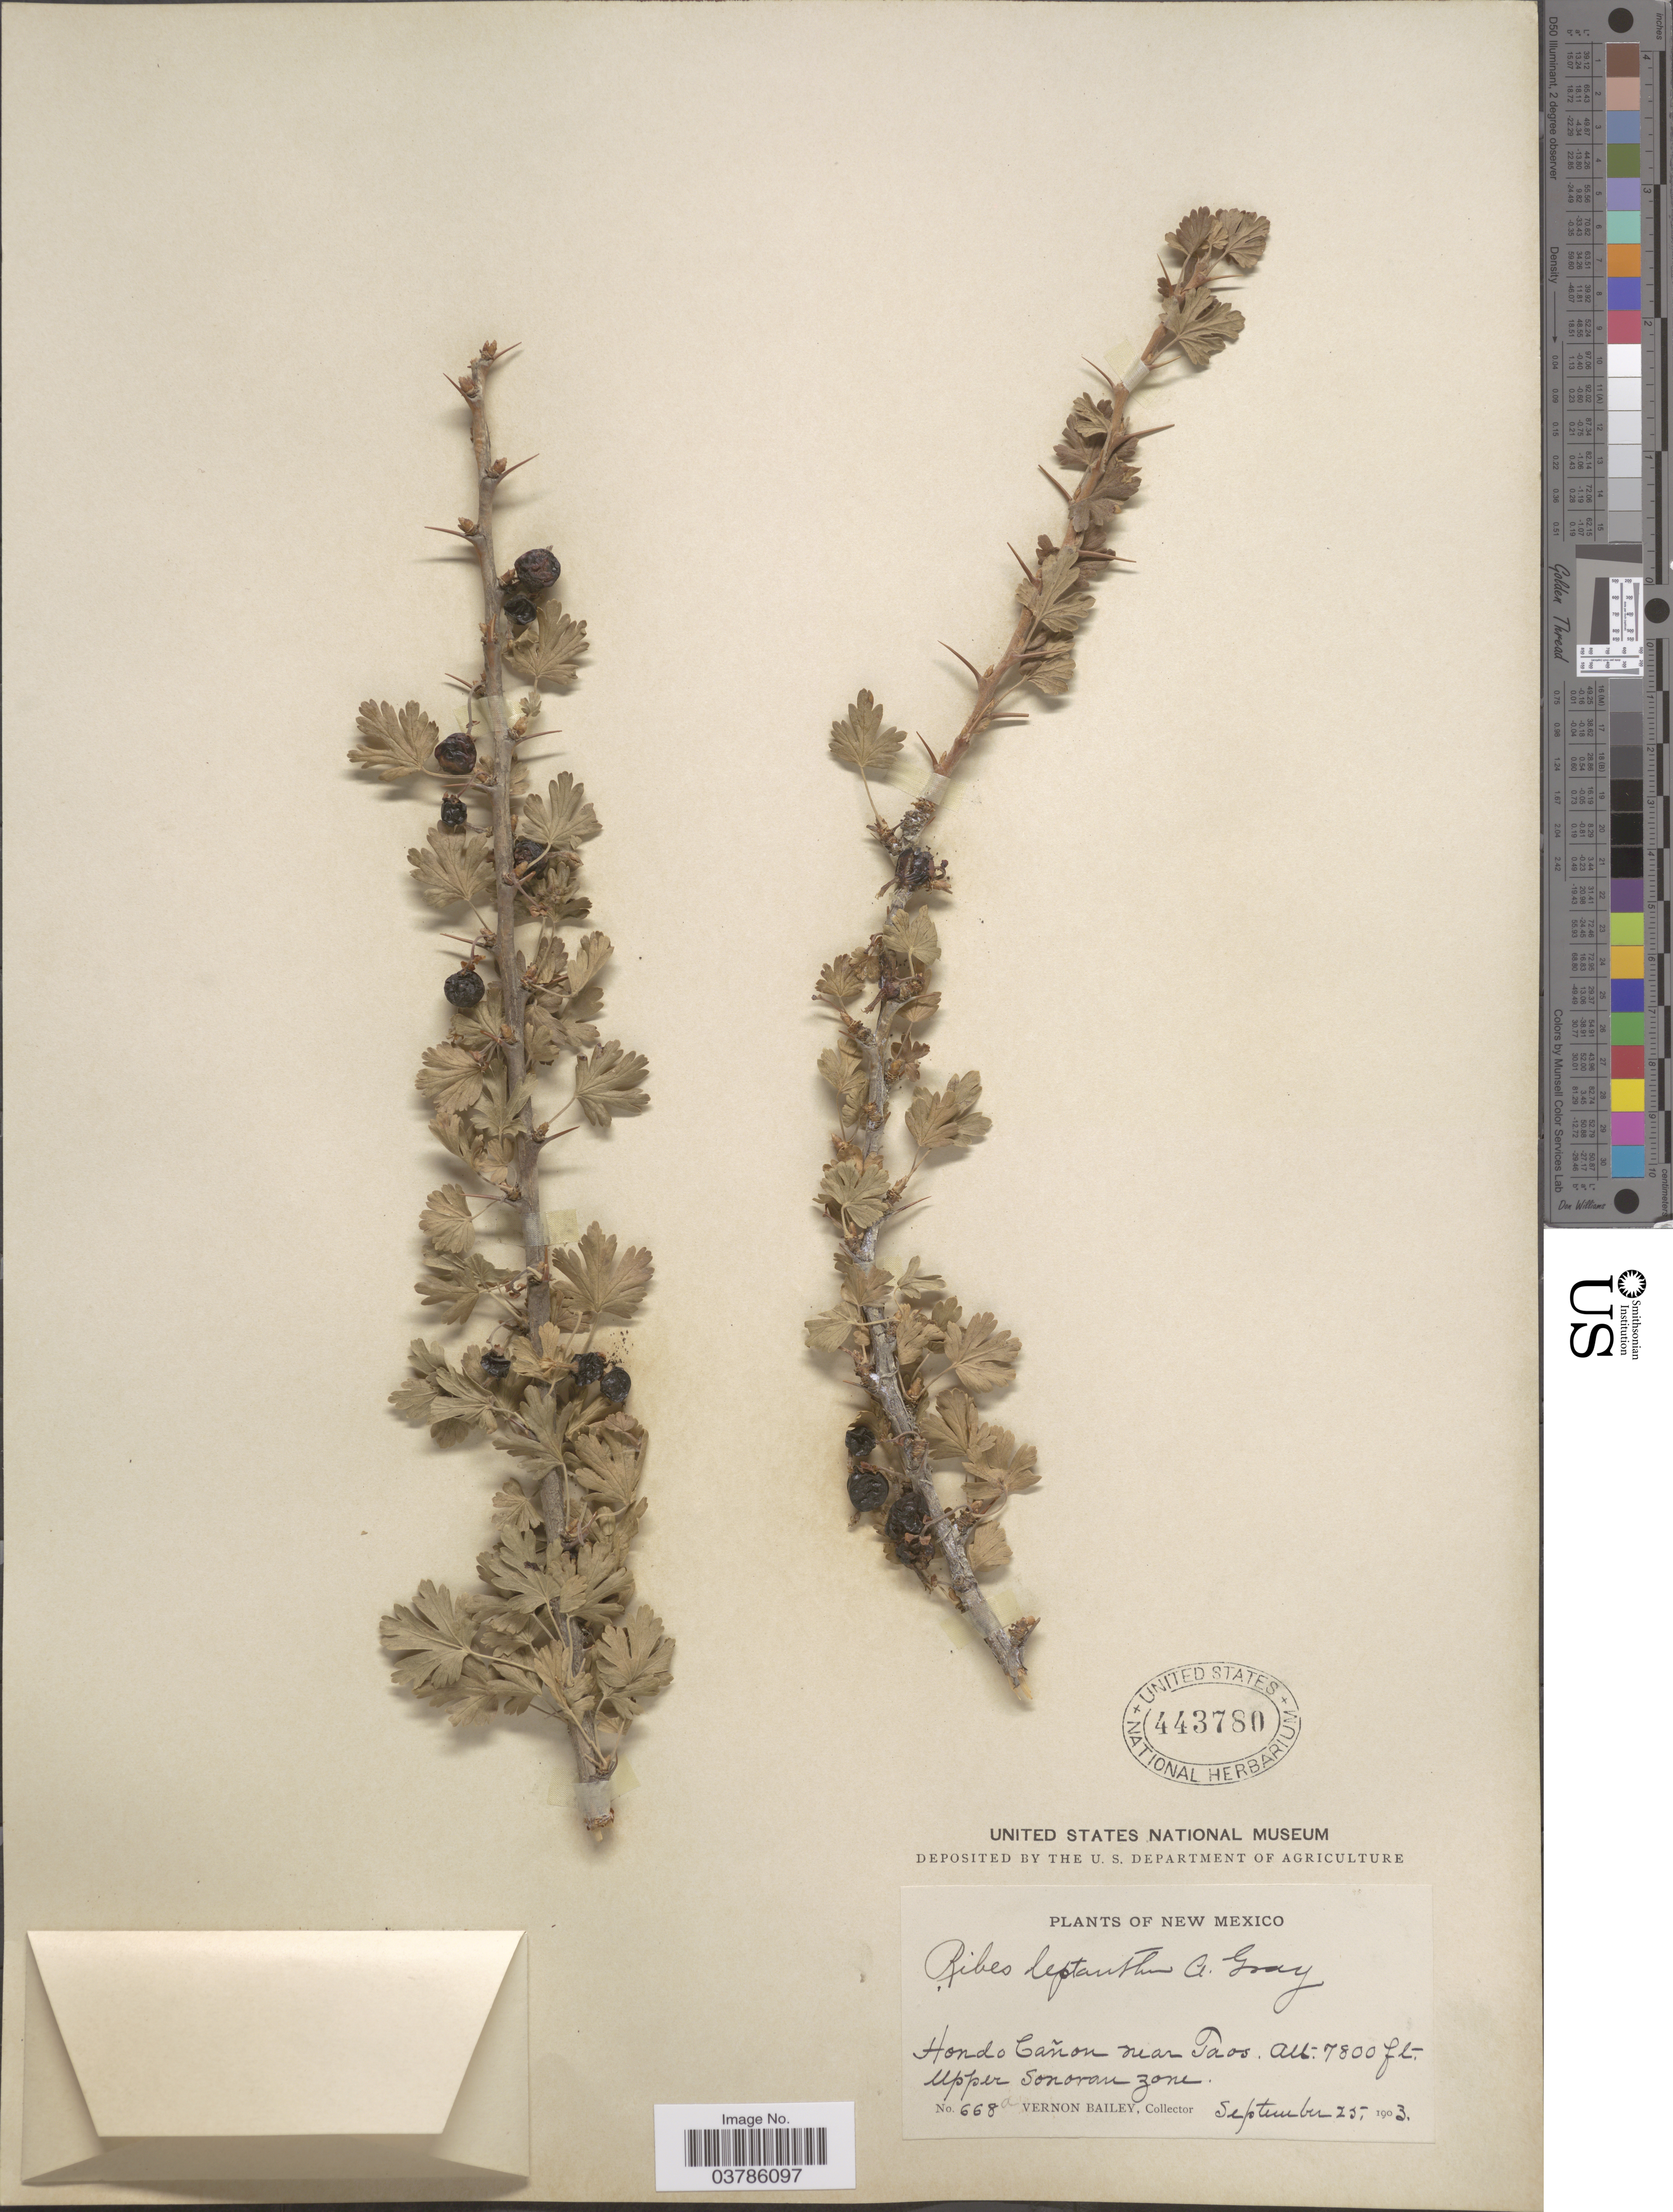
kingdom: Plantae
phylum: Tracheophyta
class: Magnoliopsida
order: Saxifragales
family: Grossulariaceae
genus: Ribes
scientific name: Ribes leptanthum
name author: A. Gray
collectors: V. O. Bailey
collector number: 668a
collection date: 1903-09-25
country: United States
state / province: New Mexico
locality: Hondo Cañon near Taos. Upper Sonoran Zone.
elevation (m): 2377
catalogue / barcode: US 443780